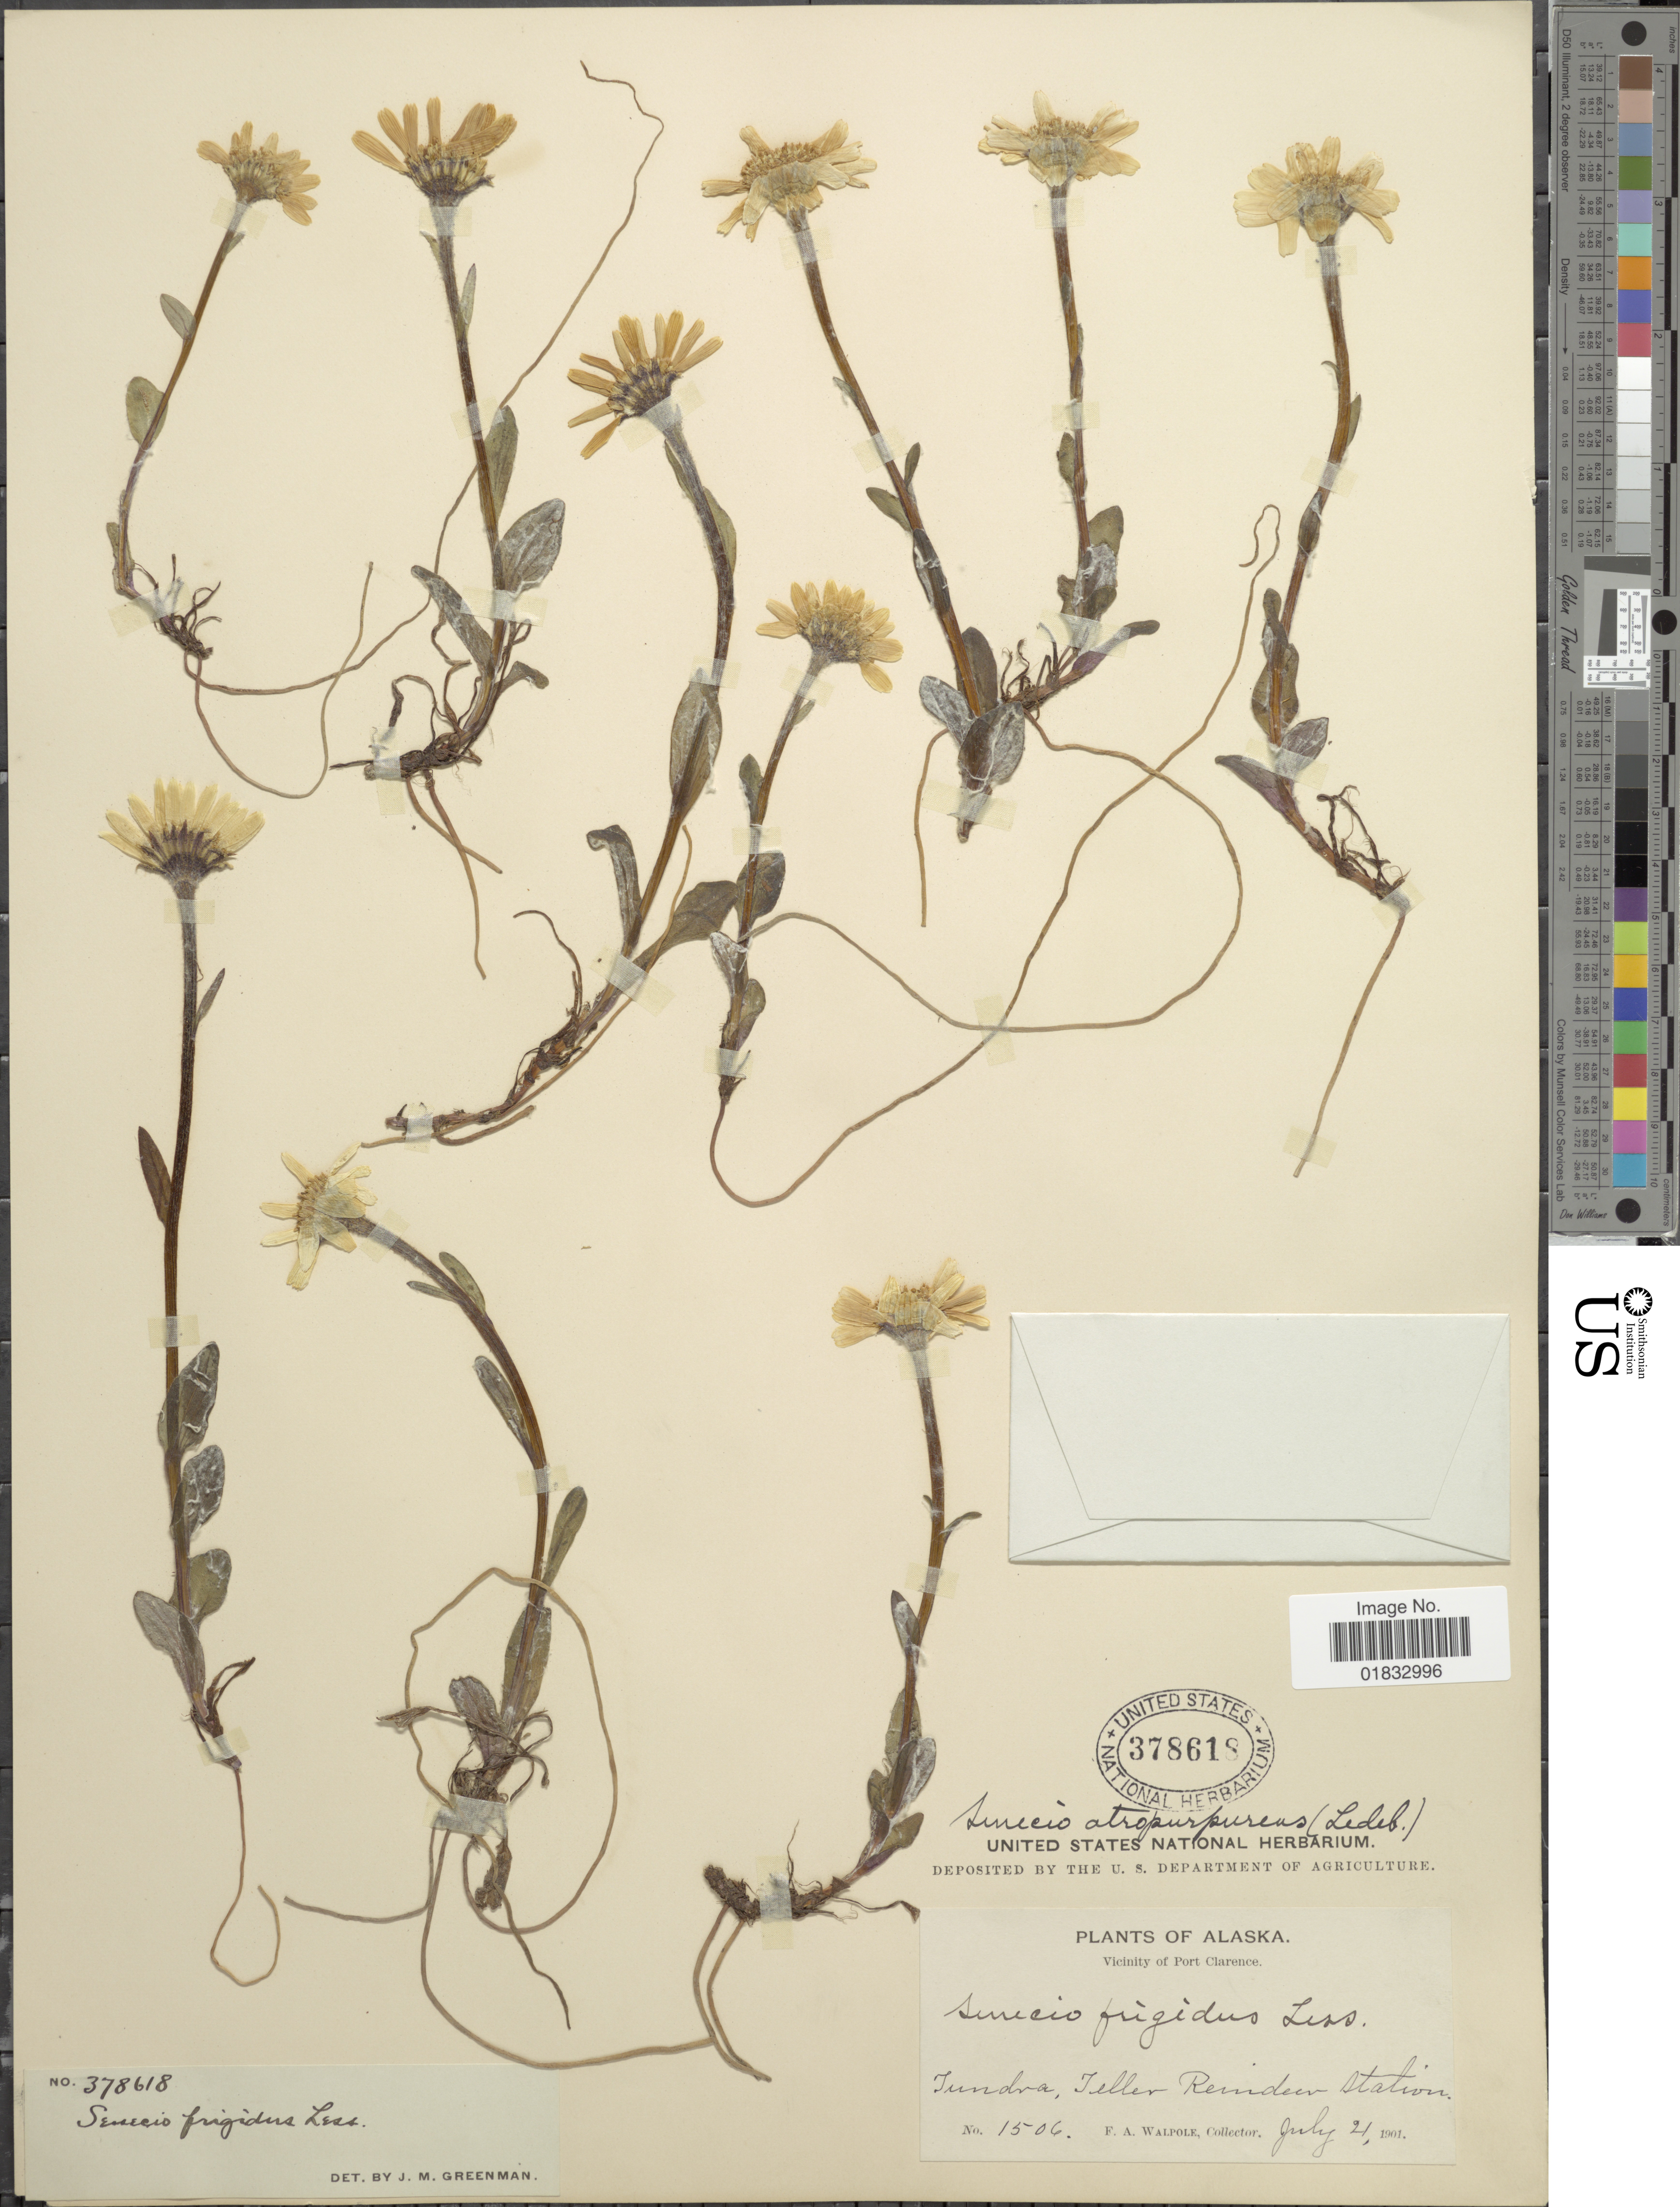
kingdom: Plantae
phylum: Tracheophyta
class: Magnoliopsida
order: Asterales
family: Asteraceae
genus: Tephroseris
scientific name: Tephroseris frigida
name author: (Richardson) Holub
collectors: F. Walpole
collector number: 1506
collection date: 1901-07-21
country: United States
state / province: Alaska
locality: Vicinity of Port Clarence, Tundra, Teller Reinder Station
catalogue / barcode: US 378618